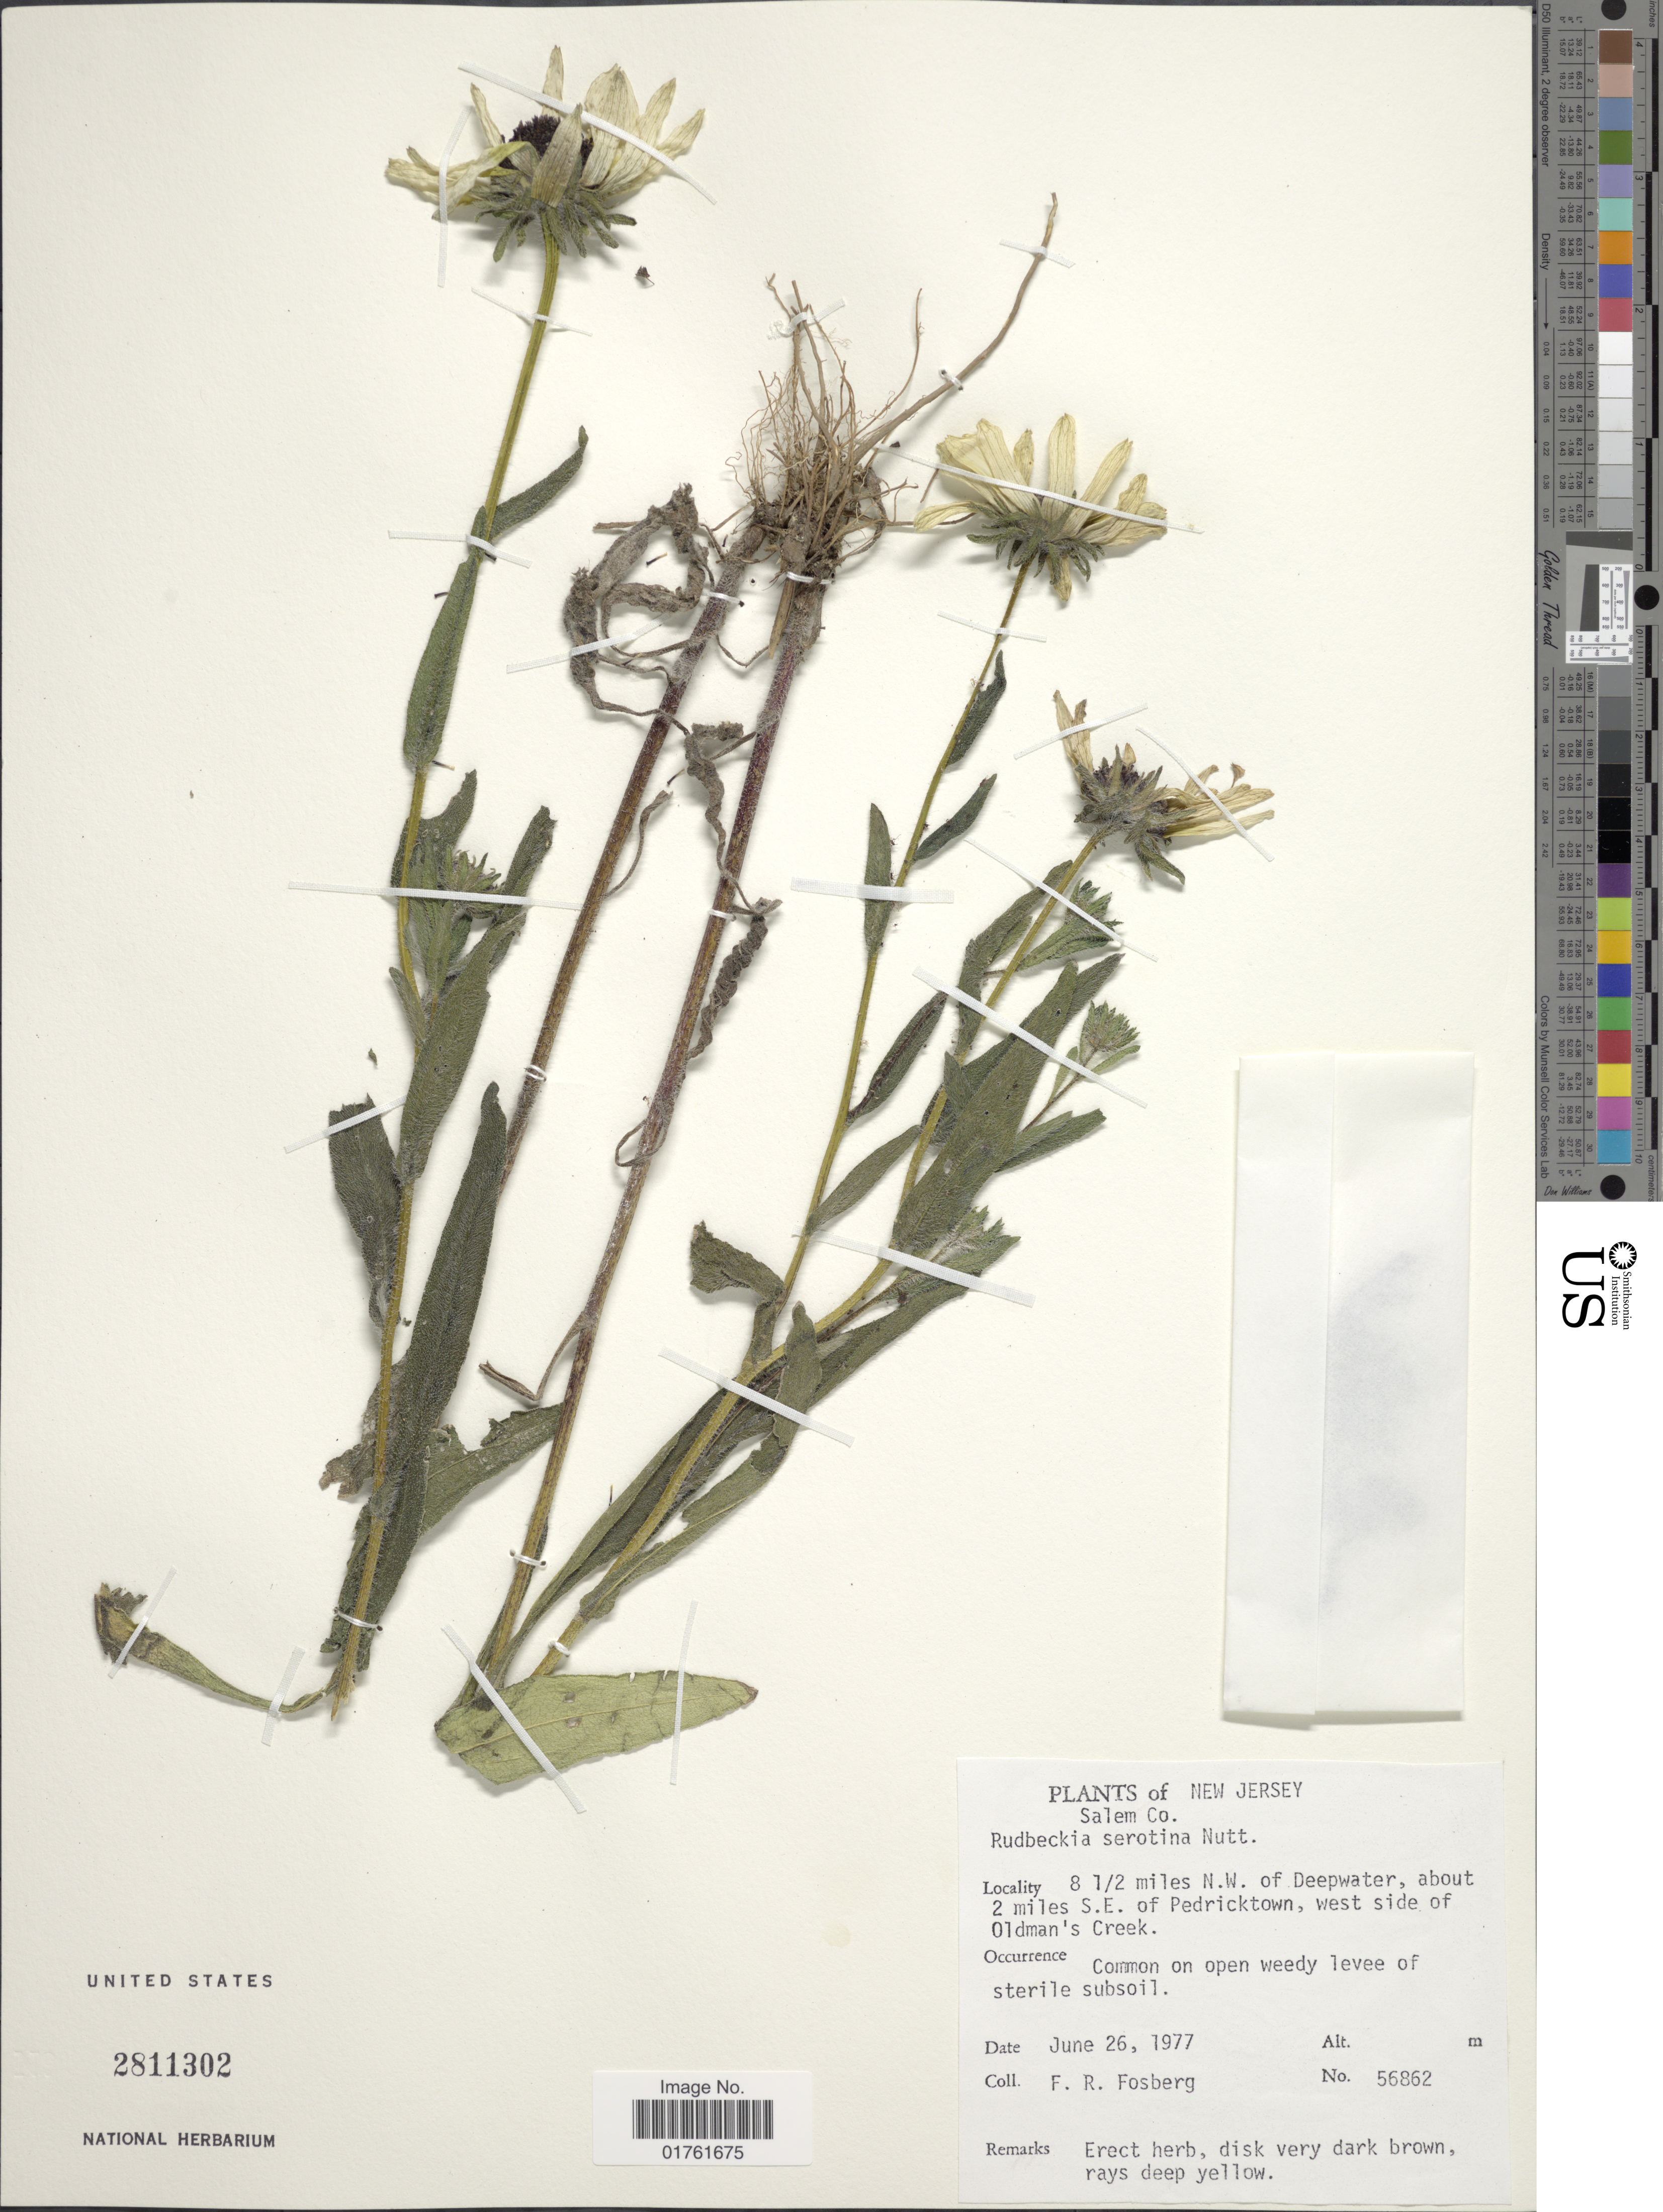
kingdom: Plantae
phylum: Tracheophyta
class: Magnoliopsida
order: Asterales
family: Asteraceae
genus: Rudbeckia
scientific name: Rudbeckia serotina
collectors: F. R. Fosberg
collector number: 56862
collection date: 1977-06-26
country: United States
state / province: New Jersey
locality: Salem Co, 8½ miles N.W. Deepwater, about 2 miles S.E. of Pedricktown, west side of Oldman's Creek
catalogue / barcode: US 2811302